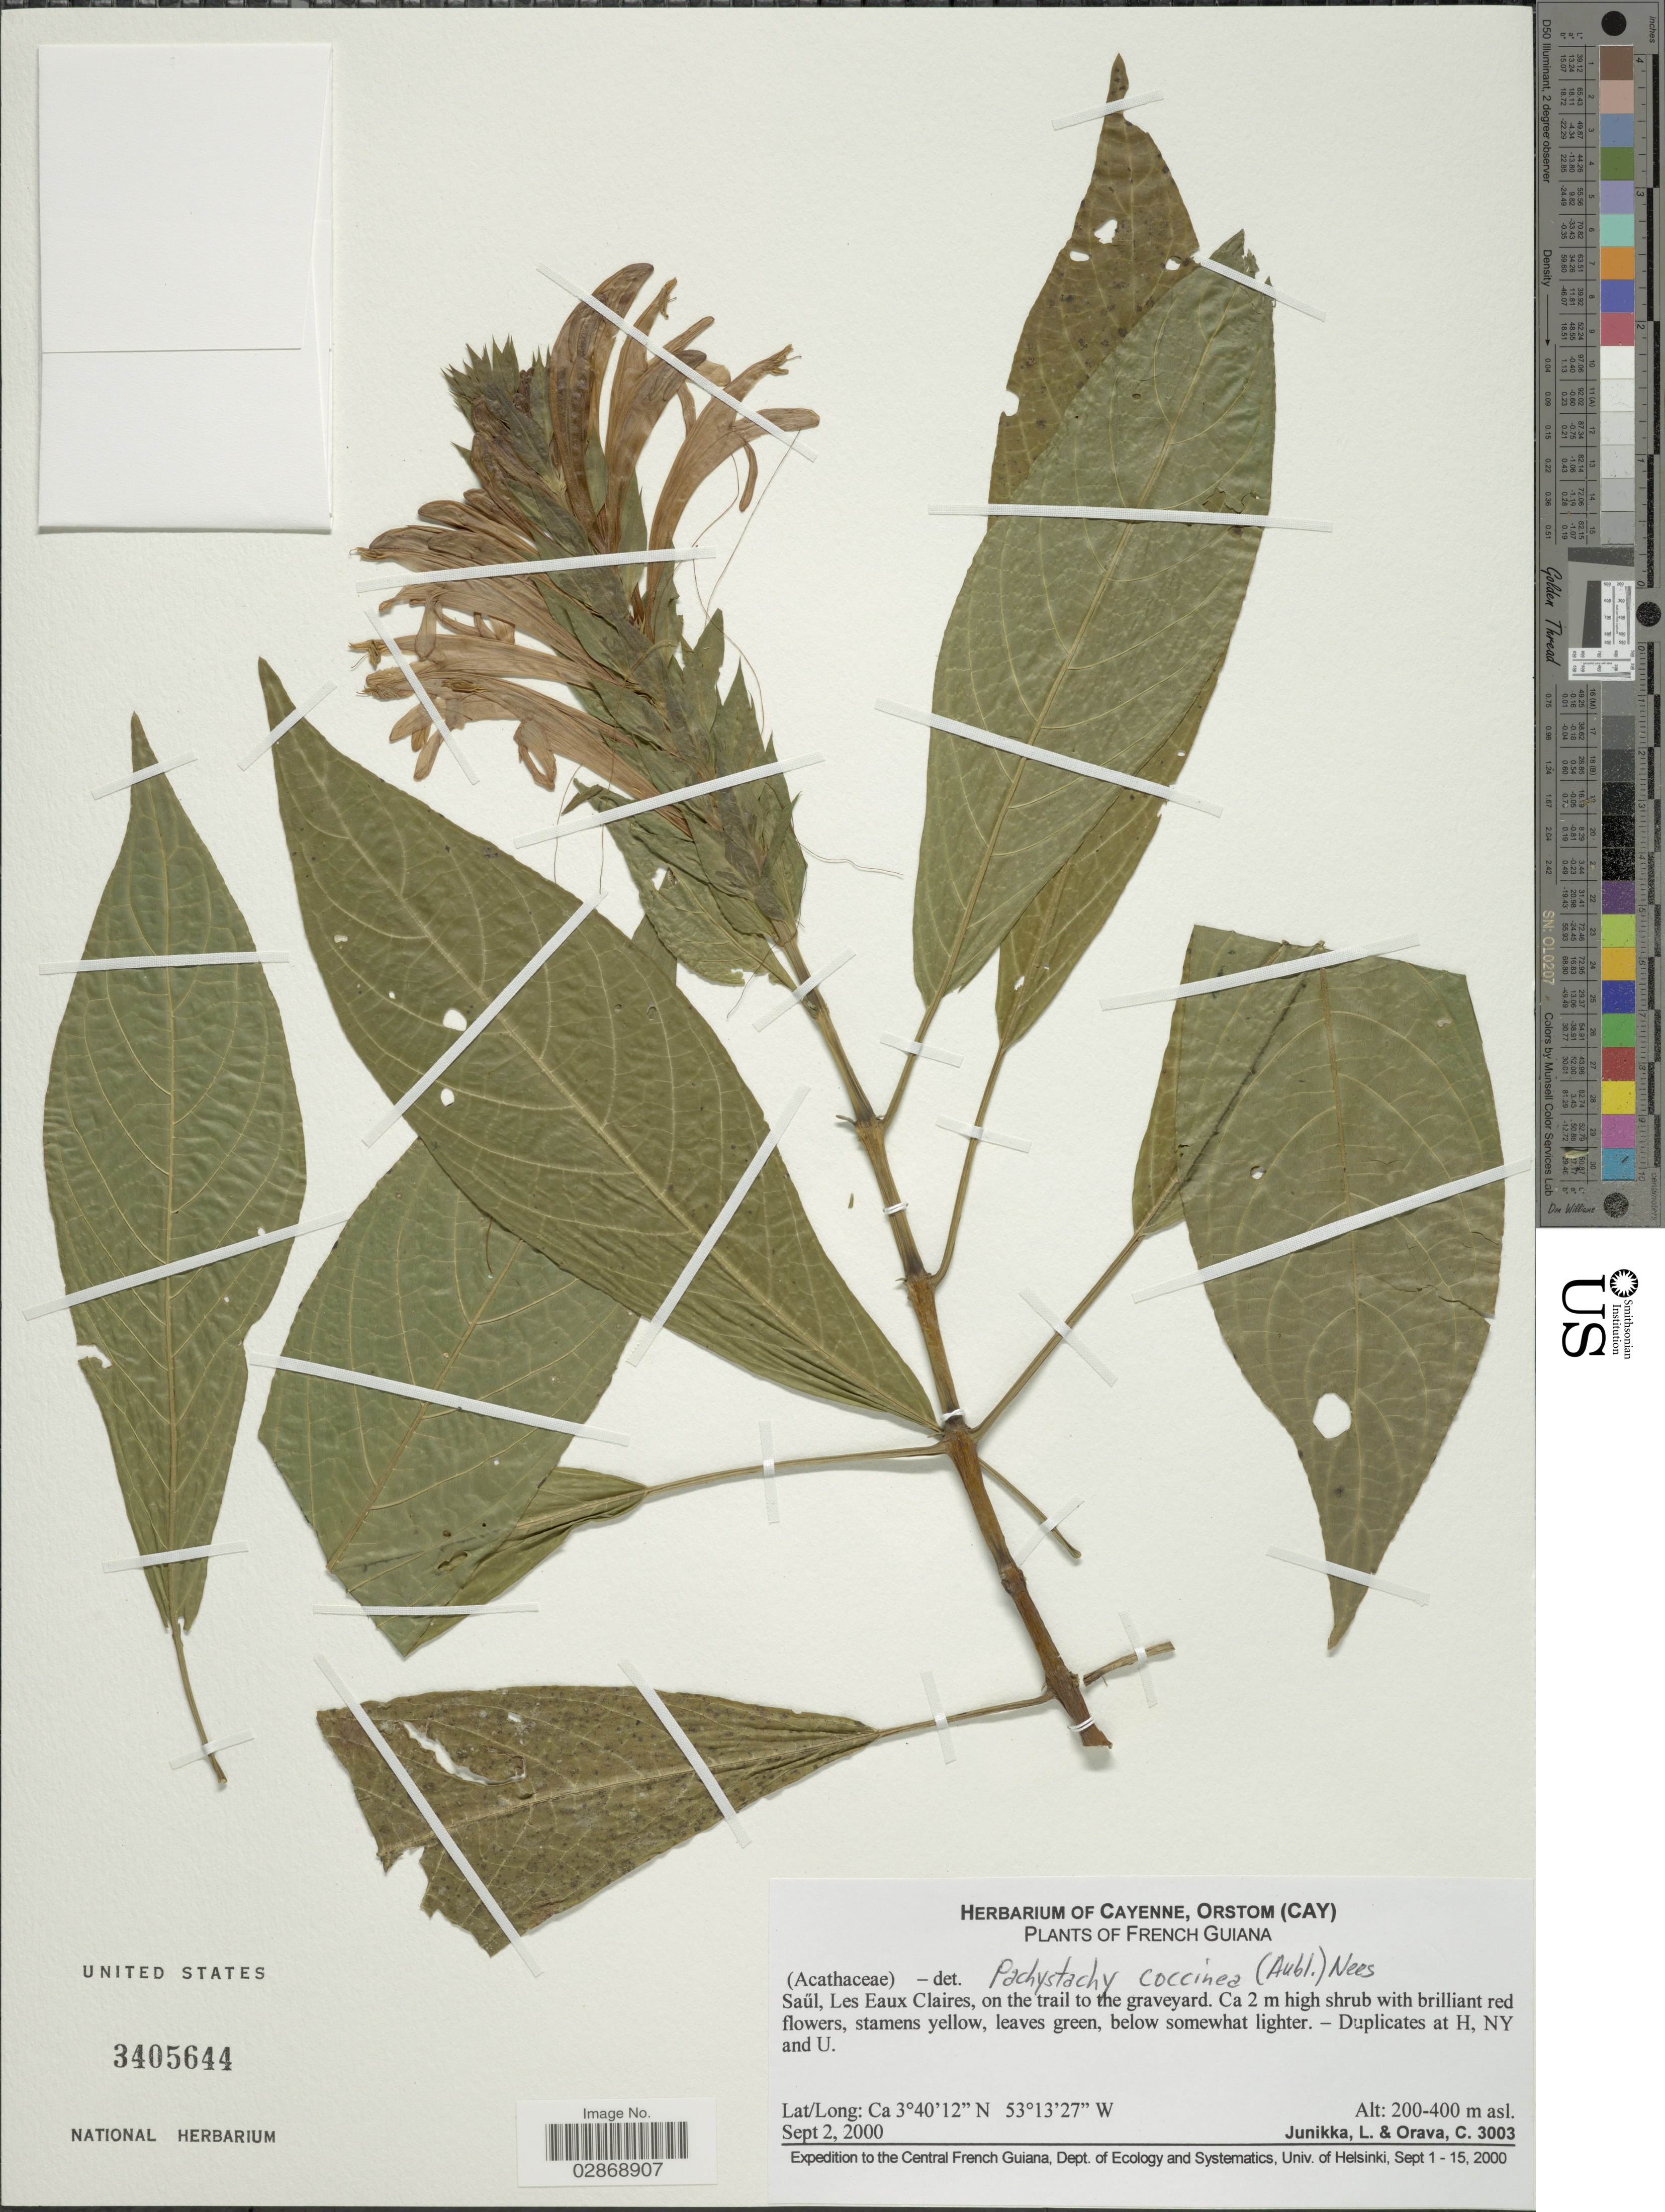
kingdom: Plantae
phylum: Tracheophyta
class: Magnoliopsida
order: Lamiales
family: Acanthaceae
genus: Pachystachys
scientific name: Pachystachys coccinea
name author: (Aubl.) Nees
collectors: L. Junikka & C. Orava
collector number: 3003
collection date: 2000-09-02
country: French Guiana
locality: Saül, Les Eaux Claires, on the trail to the graveyard.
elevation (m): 200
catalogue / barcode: US 3405644